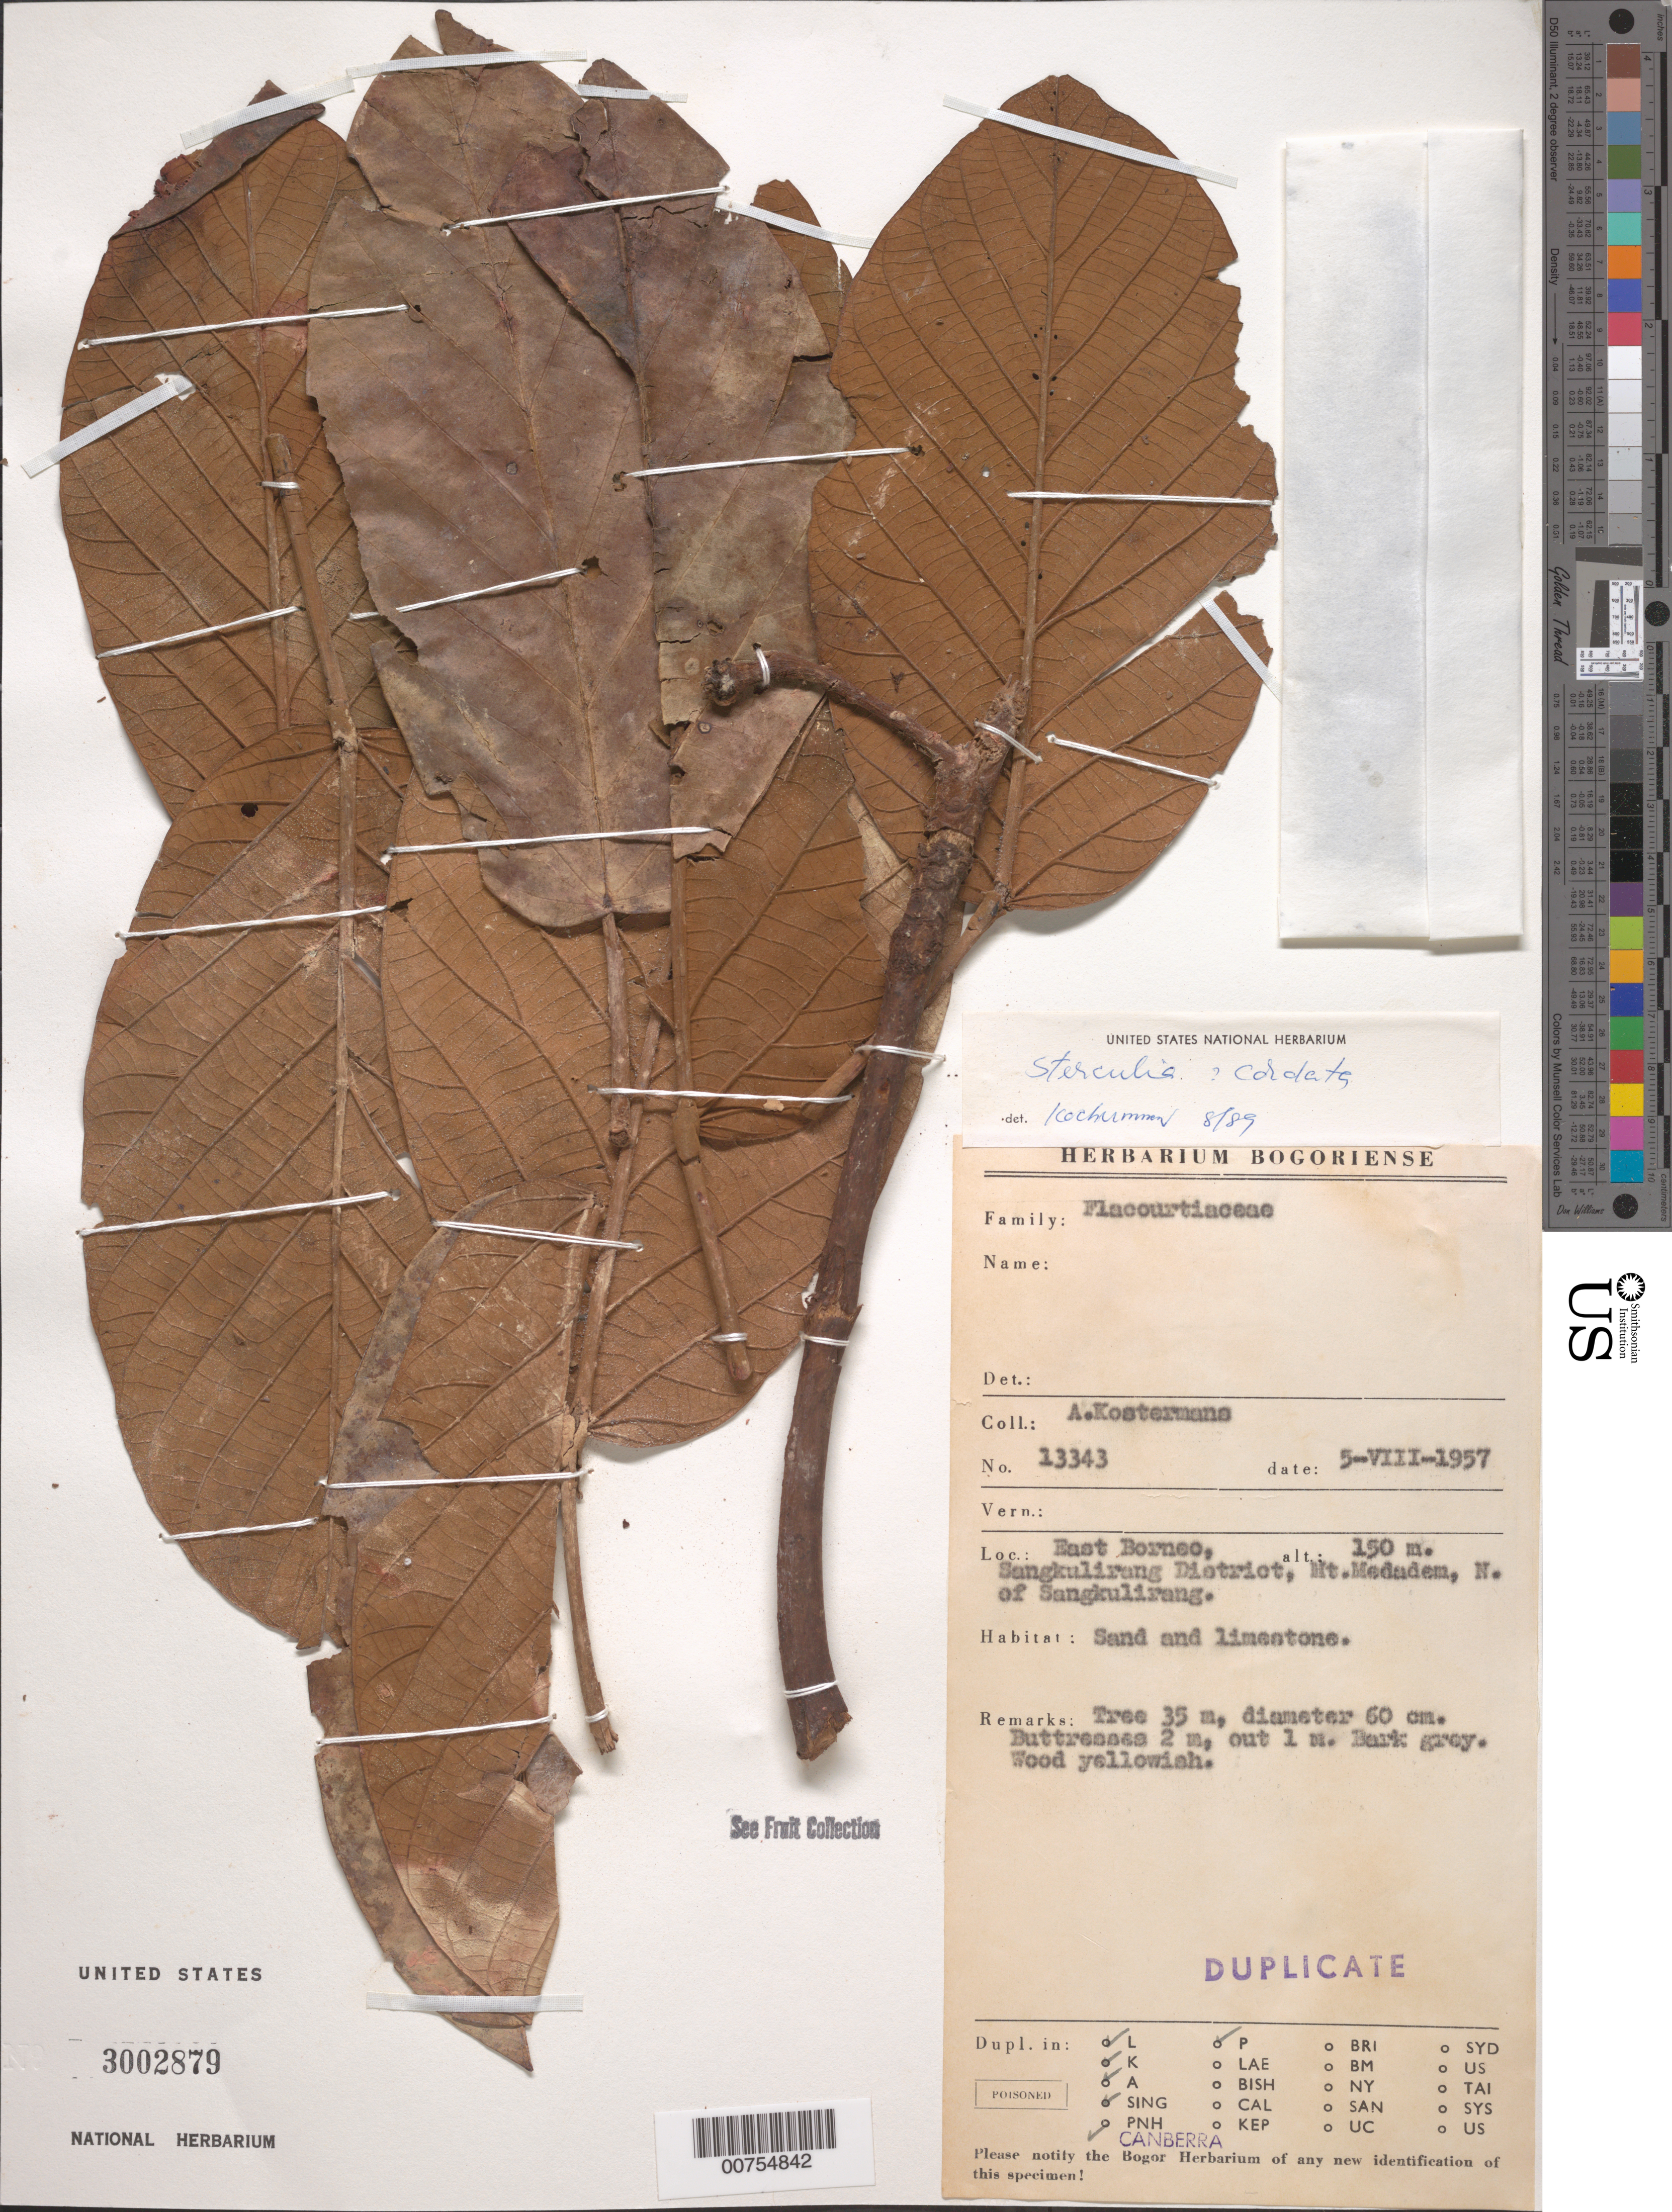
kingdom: Plantae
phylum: Tracheophyta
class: Magnoliopsida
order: Malvales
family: Malvaceae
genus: Sterculia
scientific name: Sterculia cordata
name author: Blume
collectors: A. J. G. Kostermans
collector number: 13343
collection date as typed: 05 Aug 1957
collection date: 1957-08-05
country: Indonesia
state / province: Kalimantan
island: Borneo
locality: East Borneo, Sangkulirang District, Mt. Medadem, N. of Sangkulirang.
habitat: Sand and limestone.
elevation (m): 150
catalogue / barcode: US 3002879